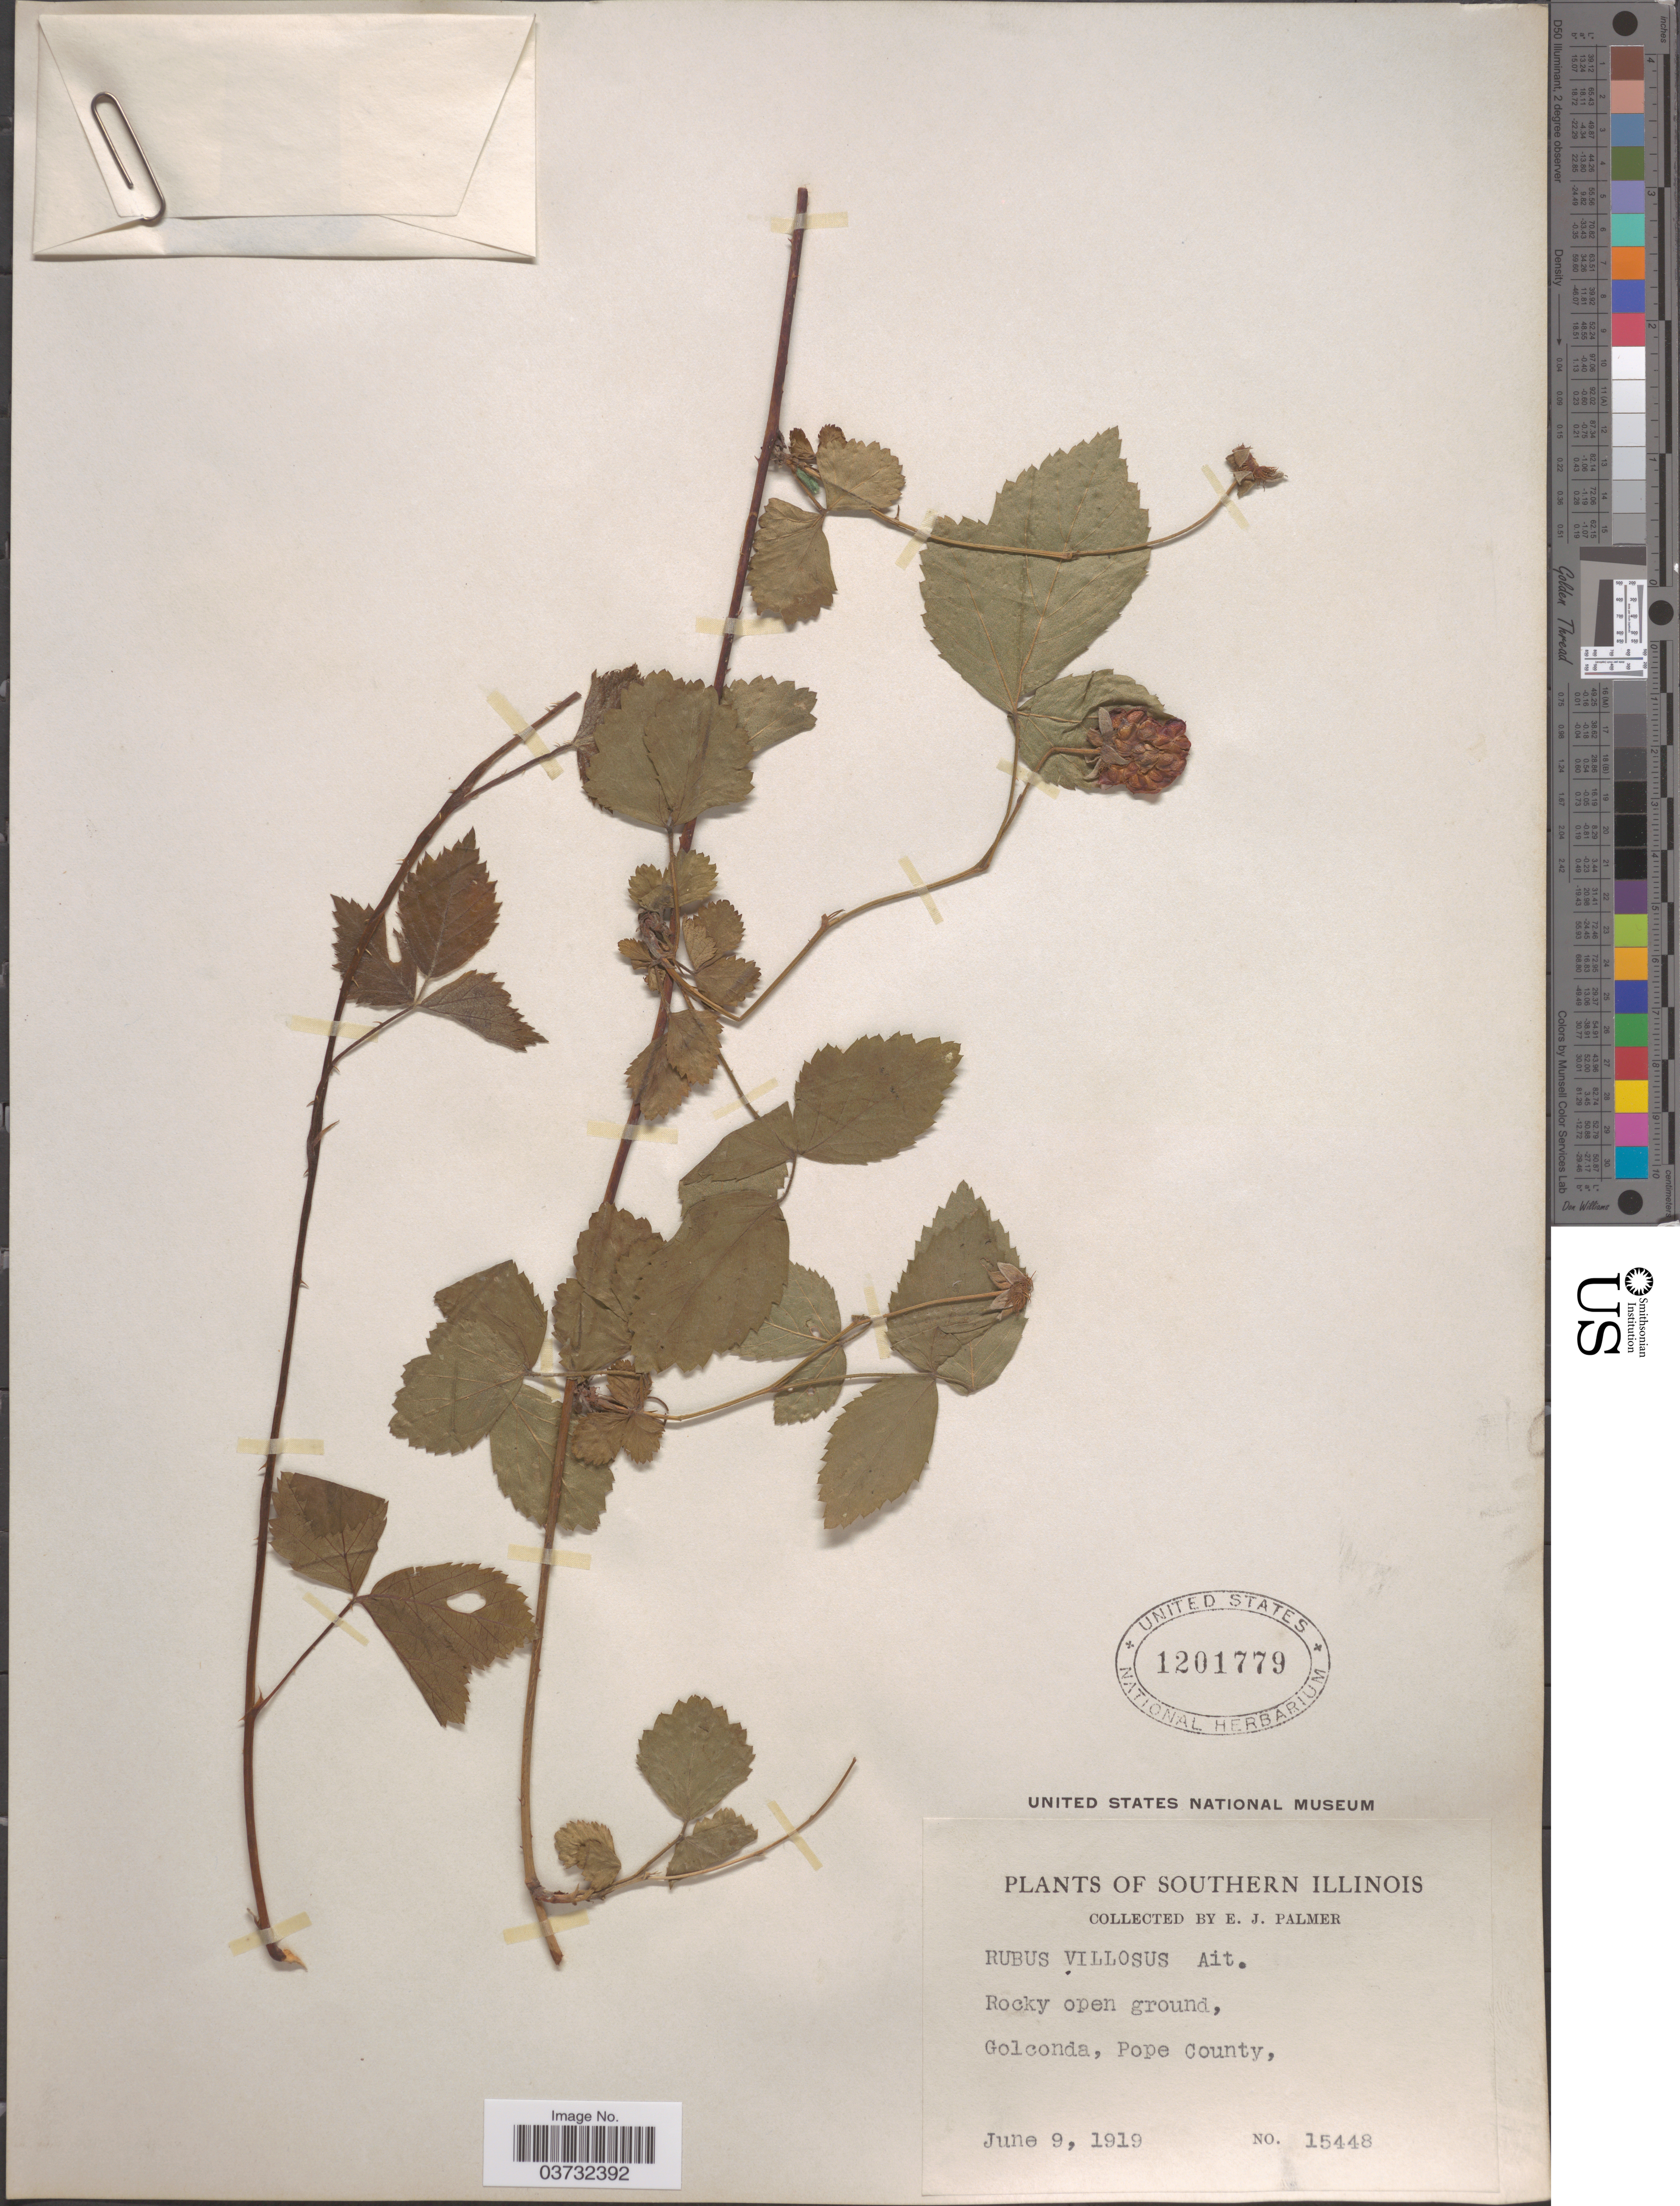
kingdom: Plantae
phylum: Tracheophyta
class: Magnoliopsida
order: Rosales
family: Rosaceae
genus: Rubus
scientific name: Rubus villosus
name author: Thunb.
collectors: E. J. Palmer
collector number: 15448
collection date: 1919-06-09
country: United States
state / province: Illinois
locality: Southern Illinois. Golconda, Pope County.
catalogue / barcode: US 1201779